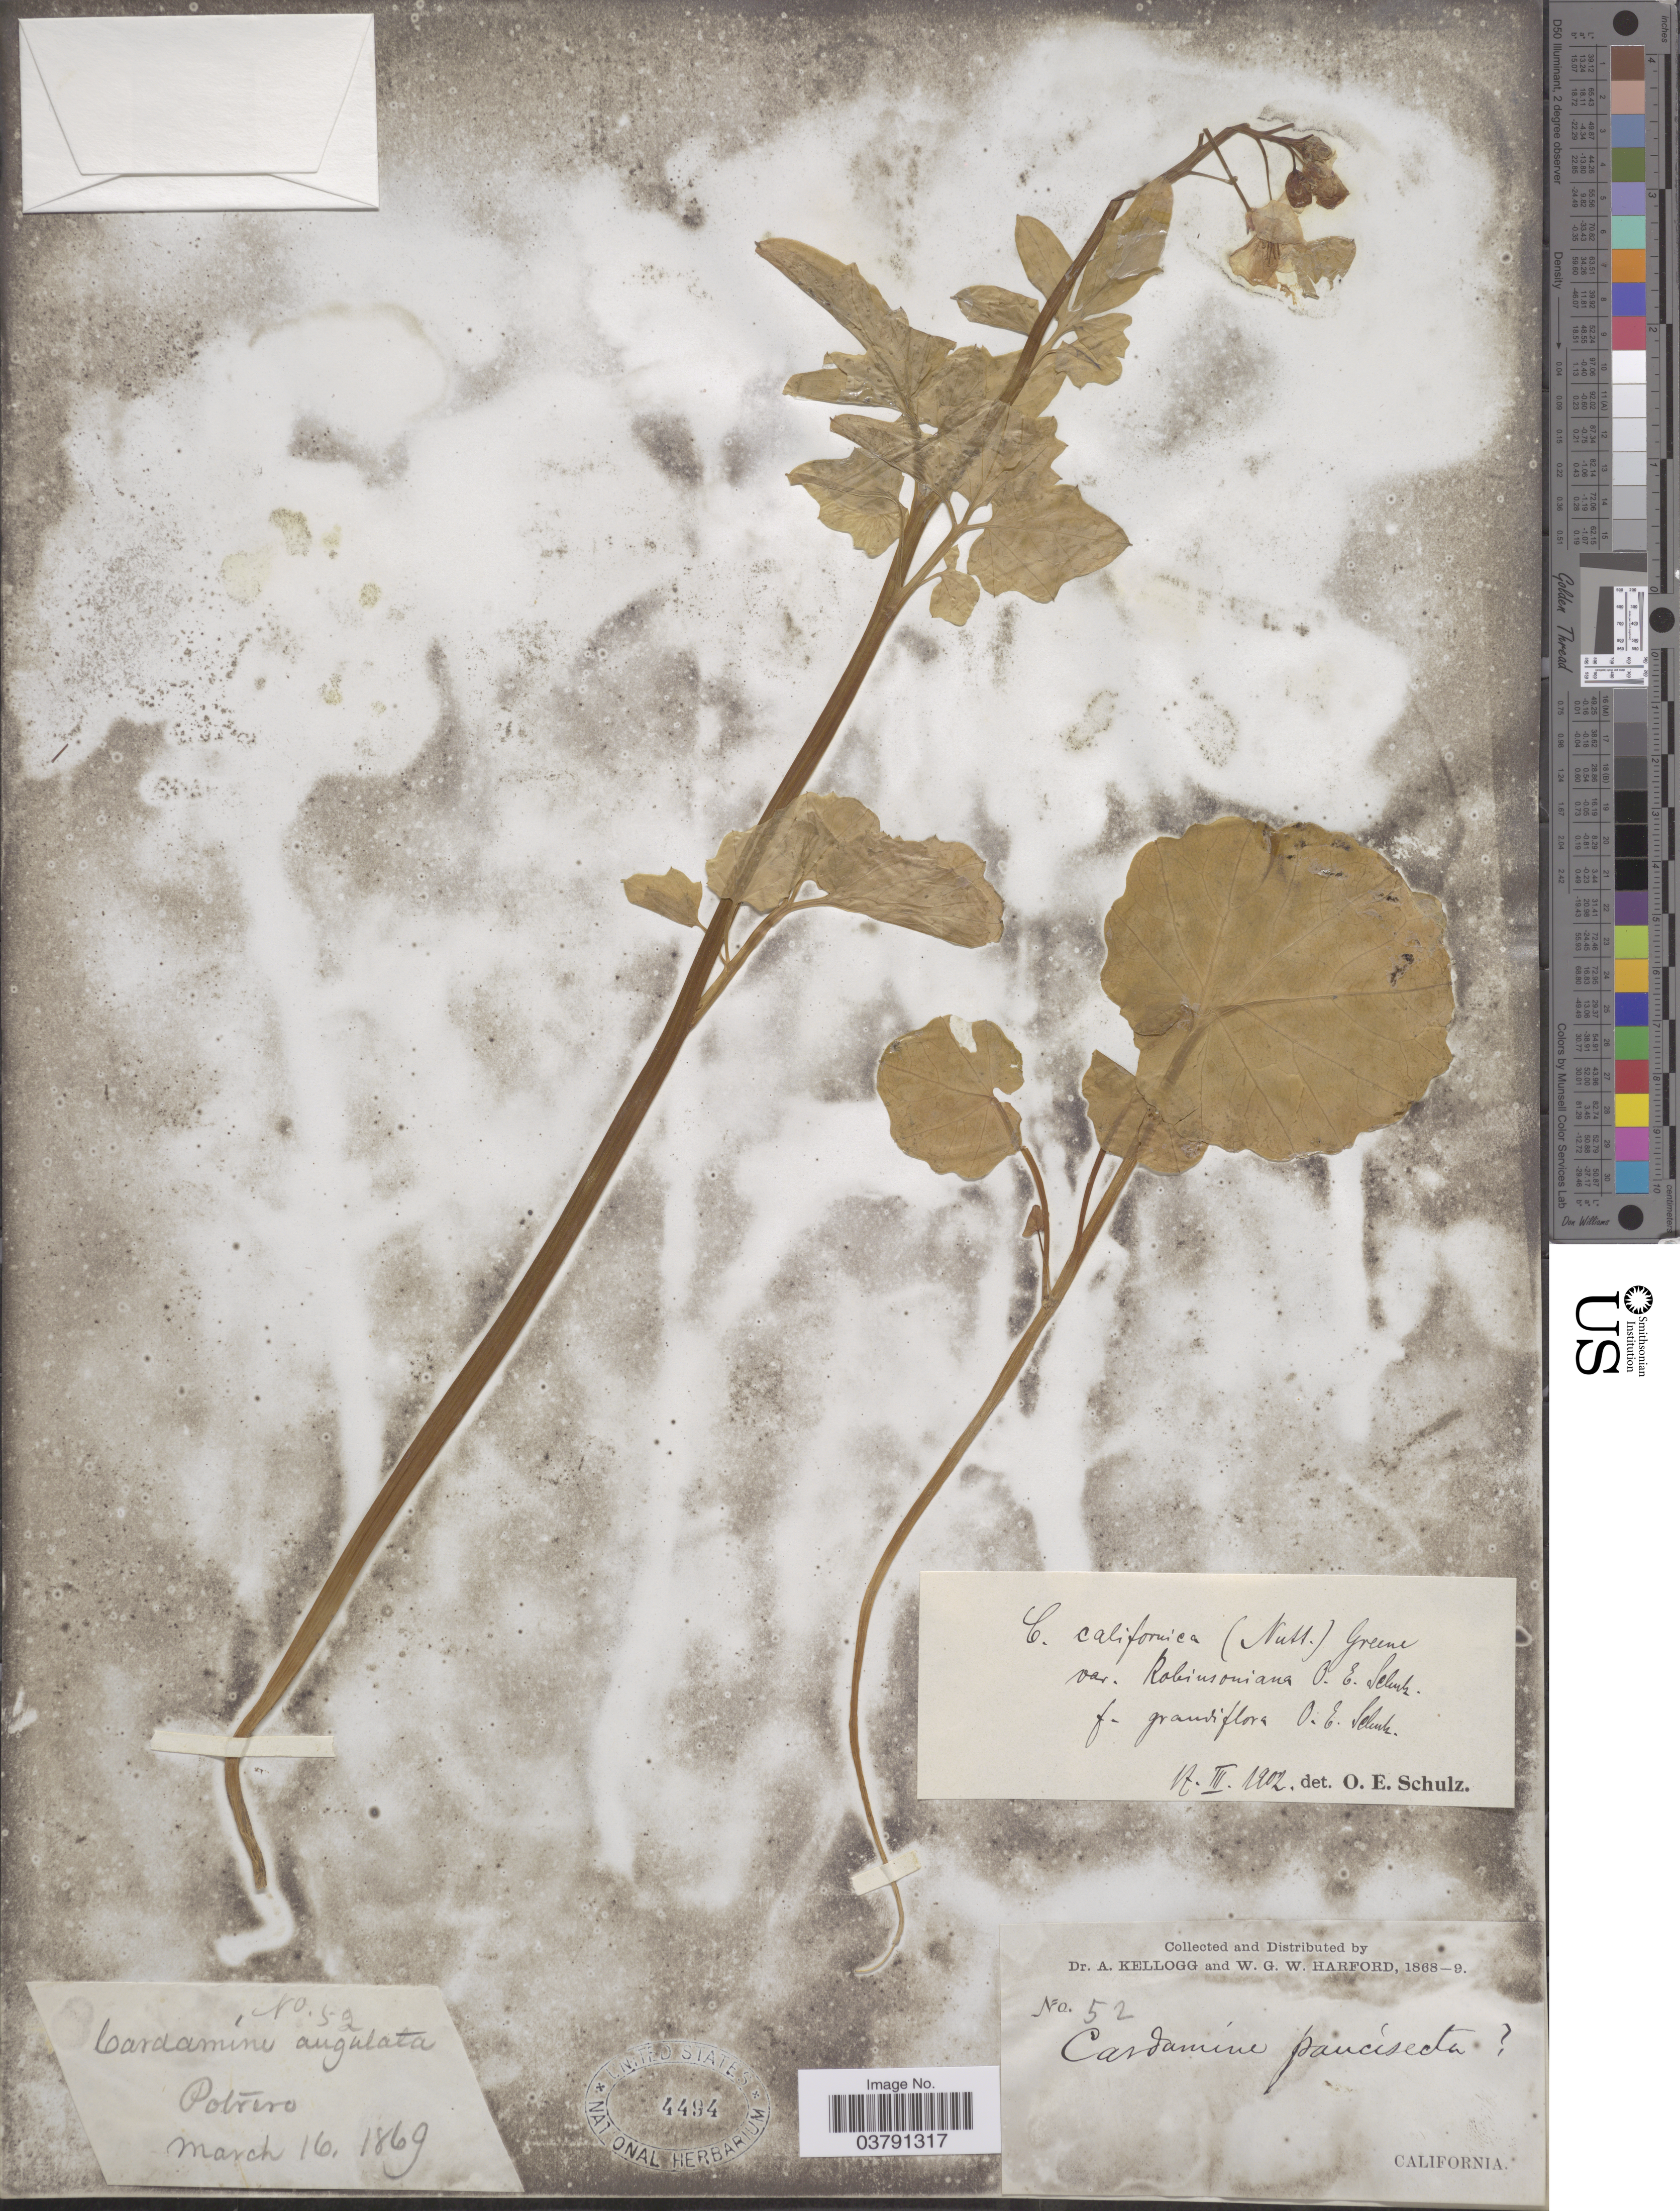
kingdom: Plantae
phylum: Tracheophyta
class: Magnoliopsida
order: Brassicales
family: Brassicaceae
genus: Dentaria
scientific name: Dentaria californica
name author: Nutt.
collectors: A. Kellog & W. G. W. Harford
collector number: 52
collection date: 1869-03-16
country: United States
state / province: California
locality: Potrero.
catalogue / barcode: US 4494